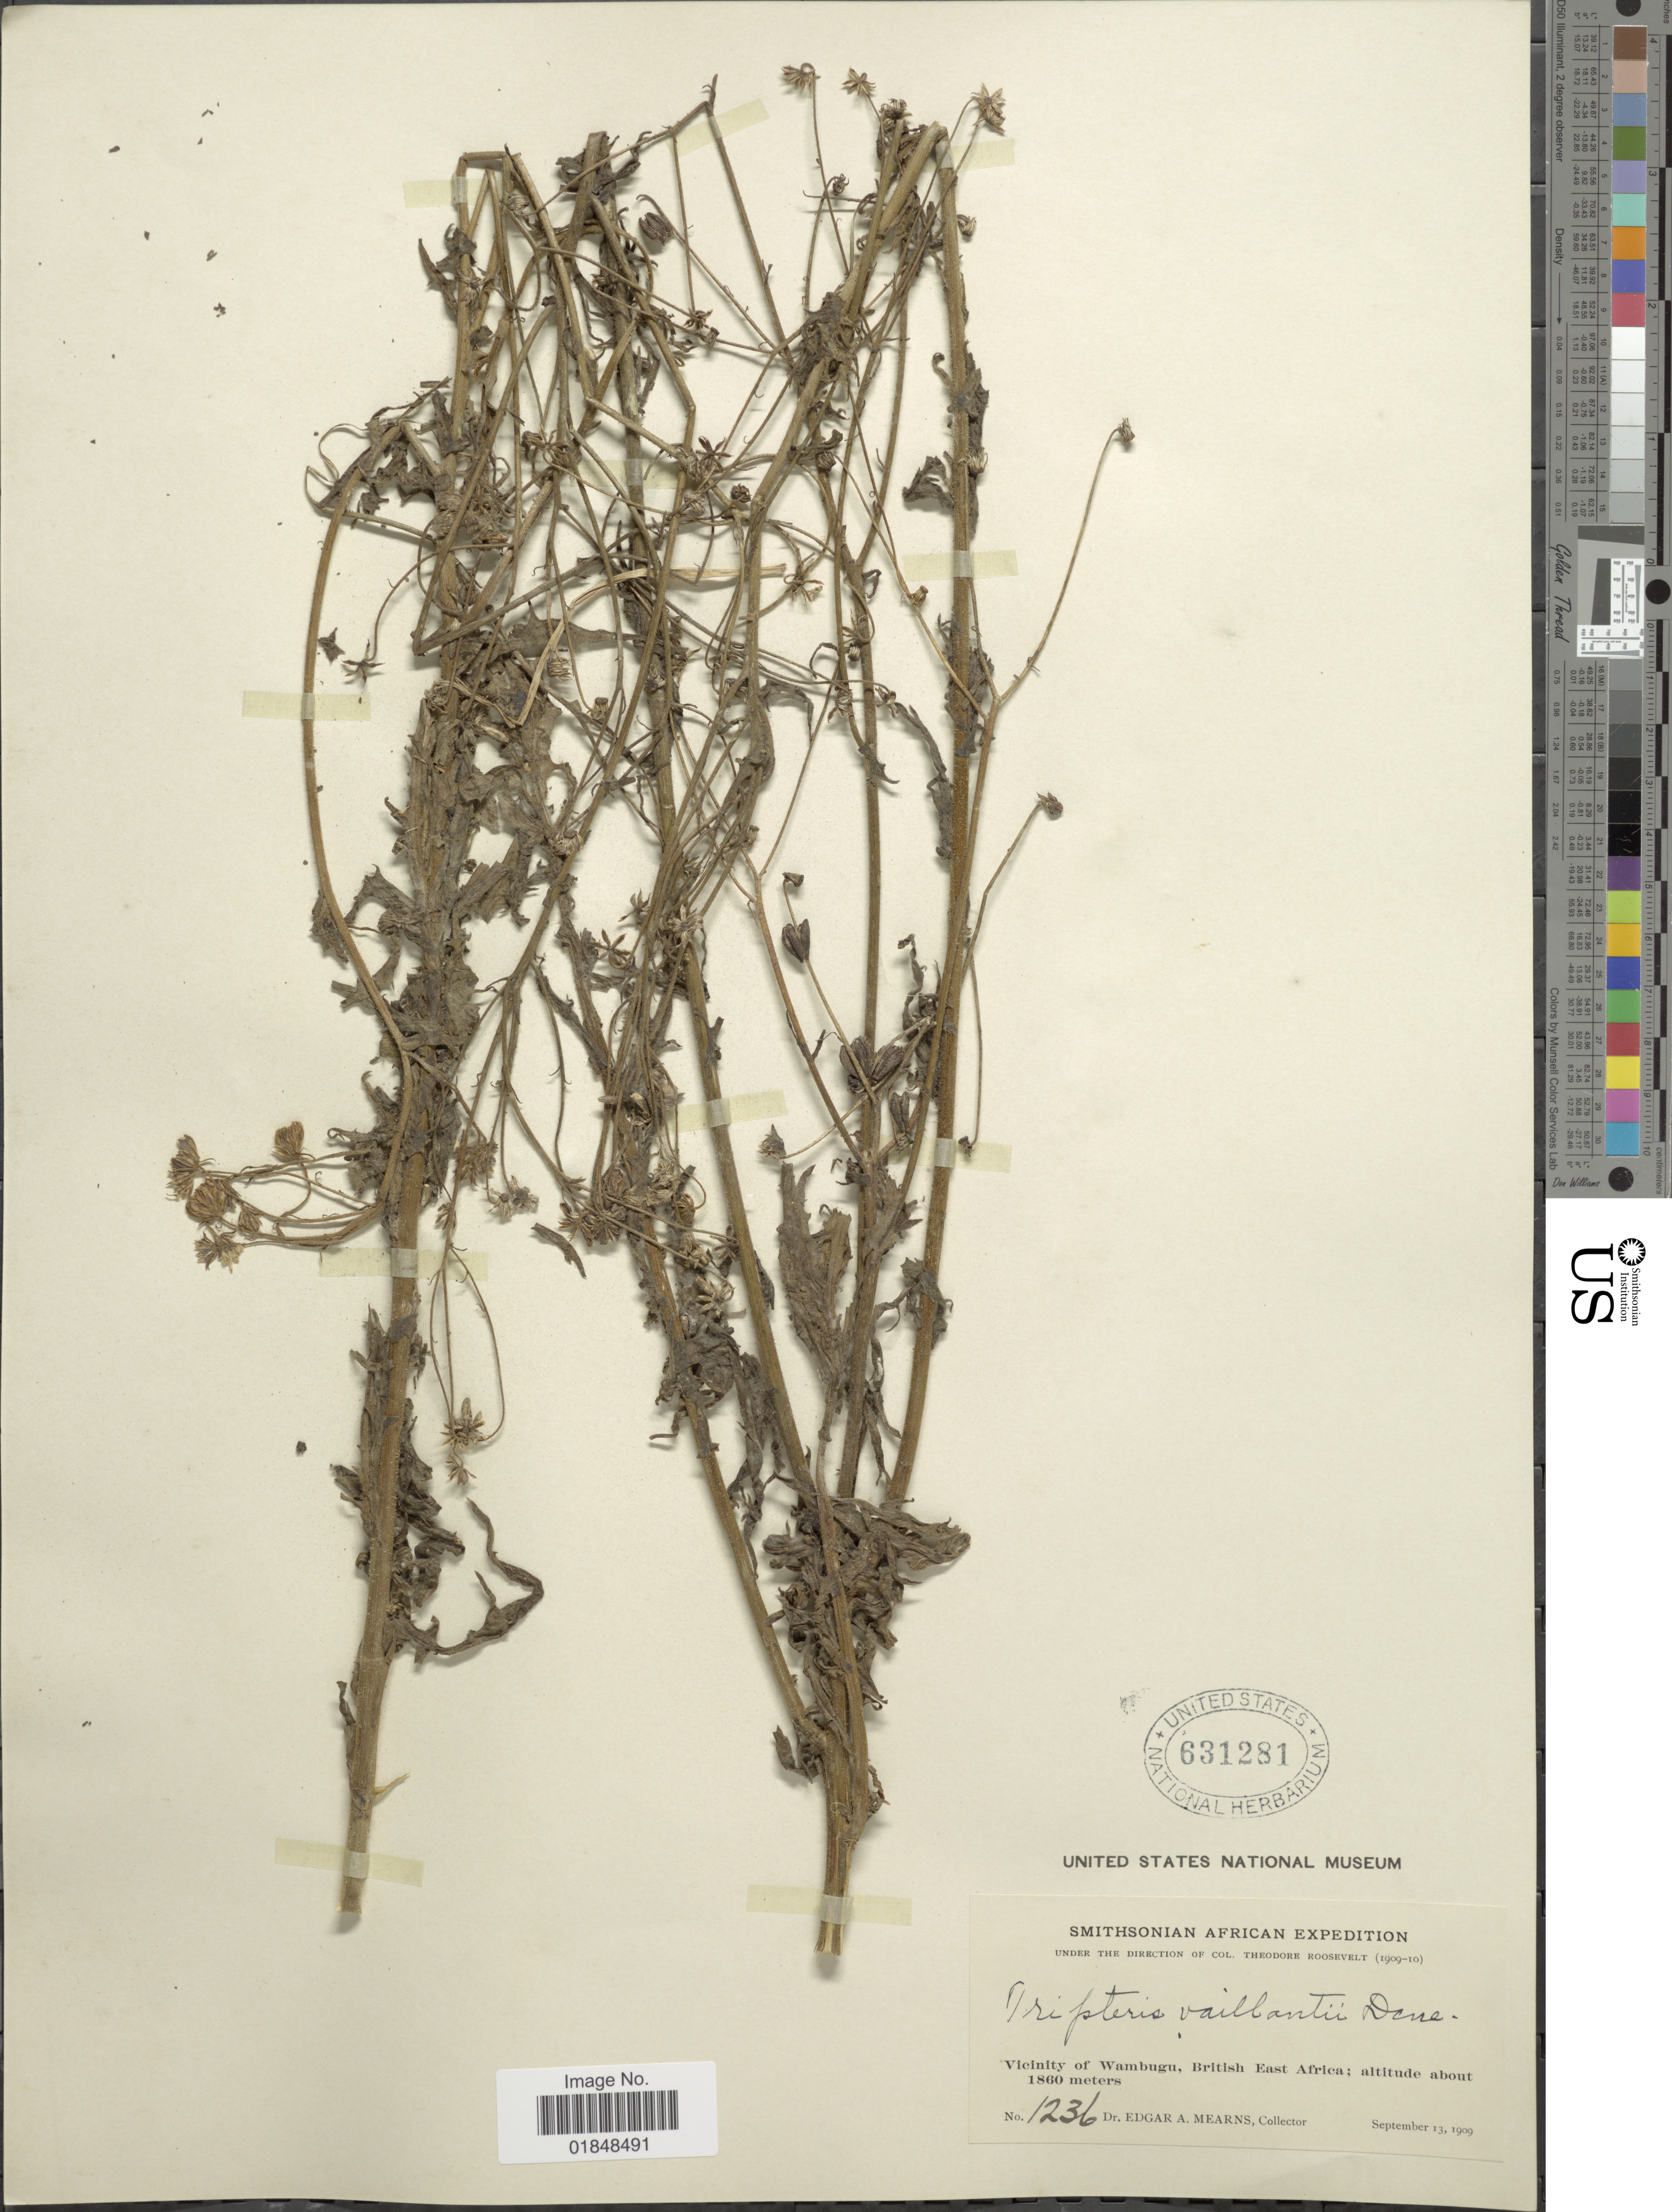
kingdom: Plantae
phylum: Tracheophyta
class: Magnoliopsida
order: Asterales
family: Asteraceae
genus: Tripteris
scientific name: Tripteris vaillantii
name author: Decne.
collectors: E. A. Mearns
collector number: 1236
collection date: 1909-09-13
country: Kenya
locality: Vicinity of Wambugu, British East Africa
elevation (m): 1860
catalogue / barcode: US 631281